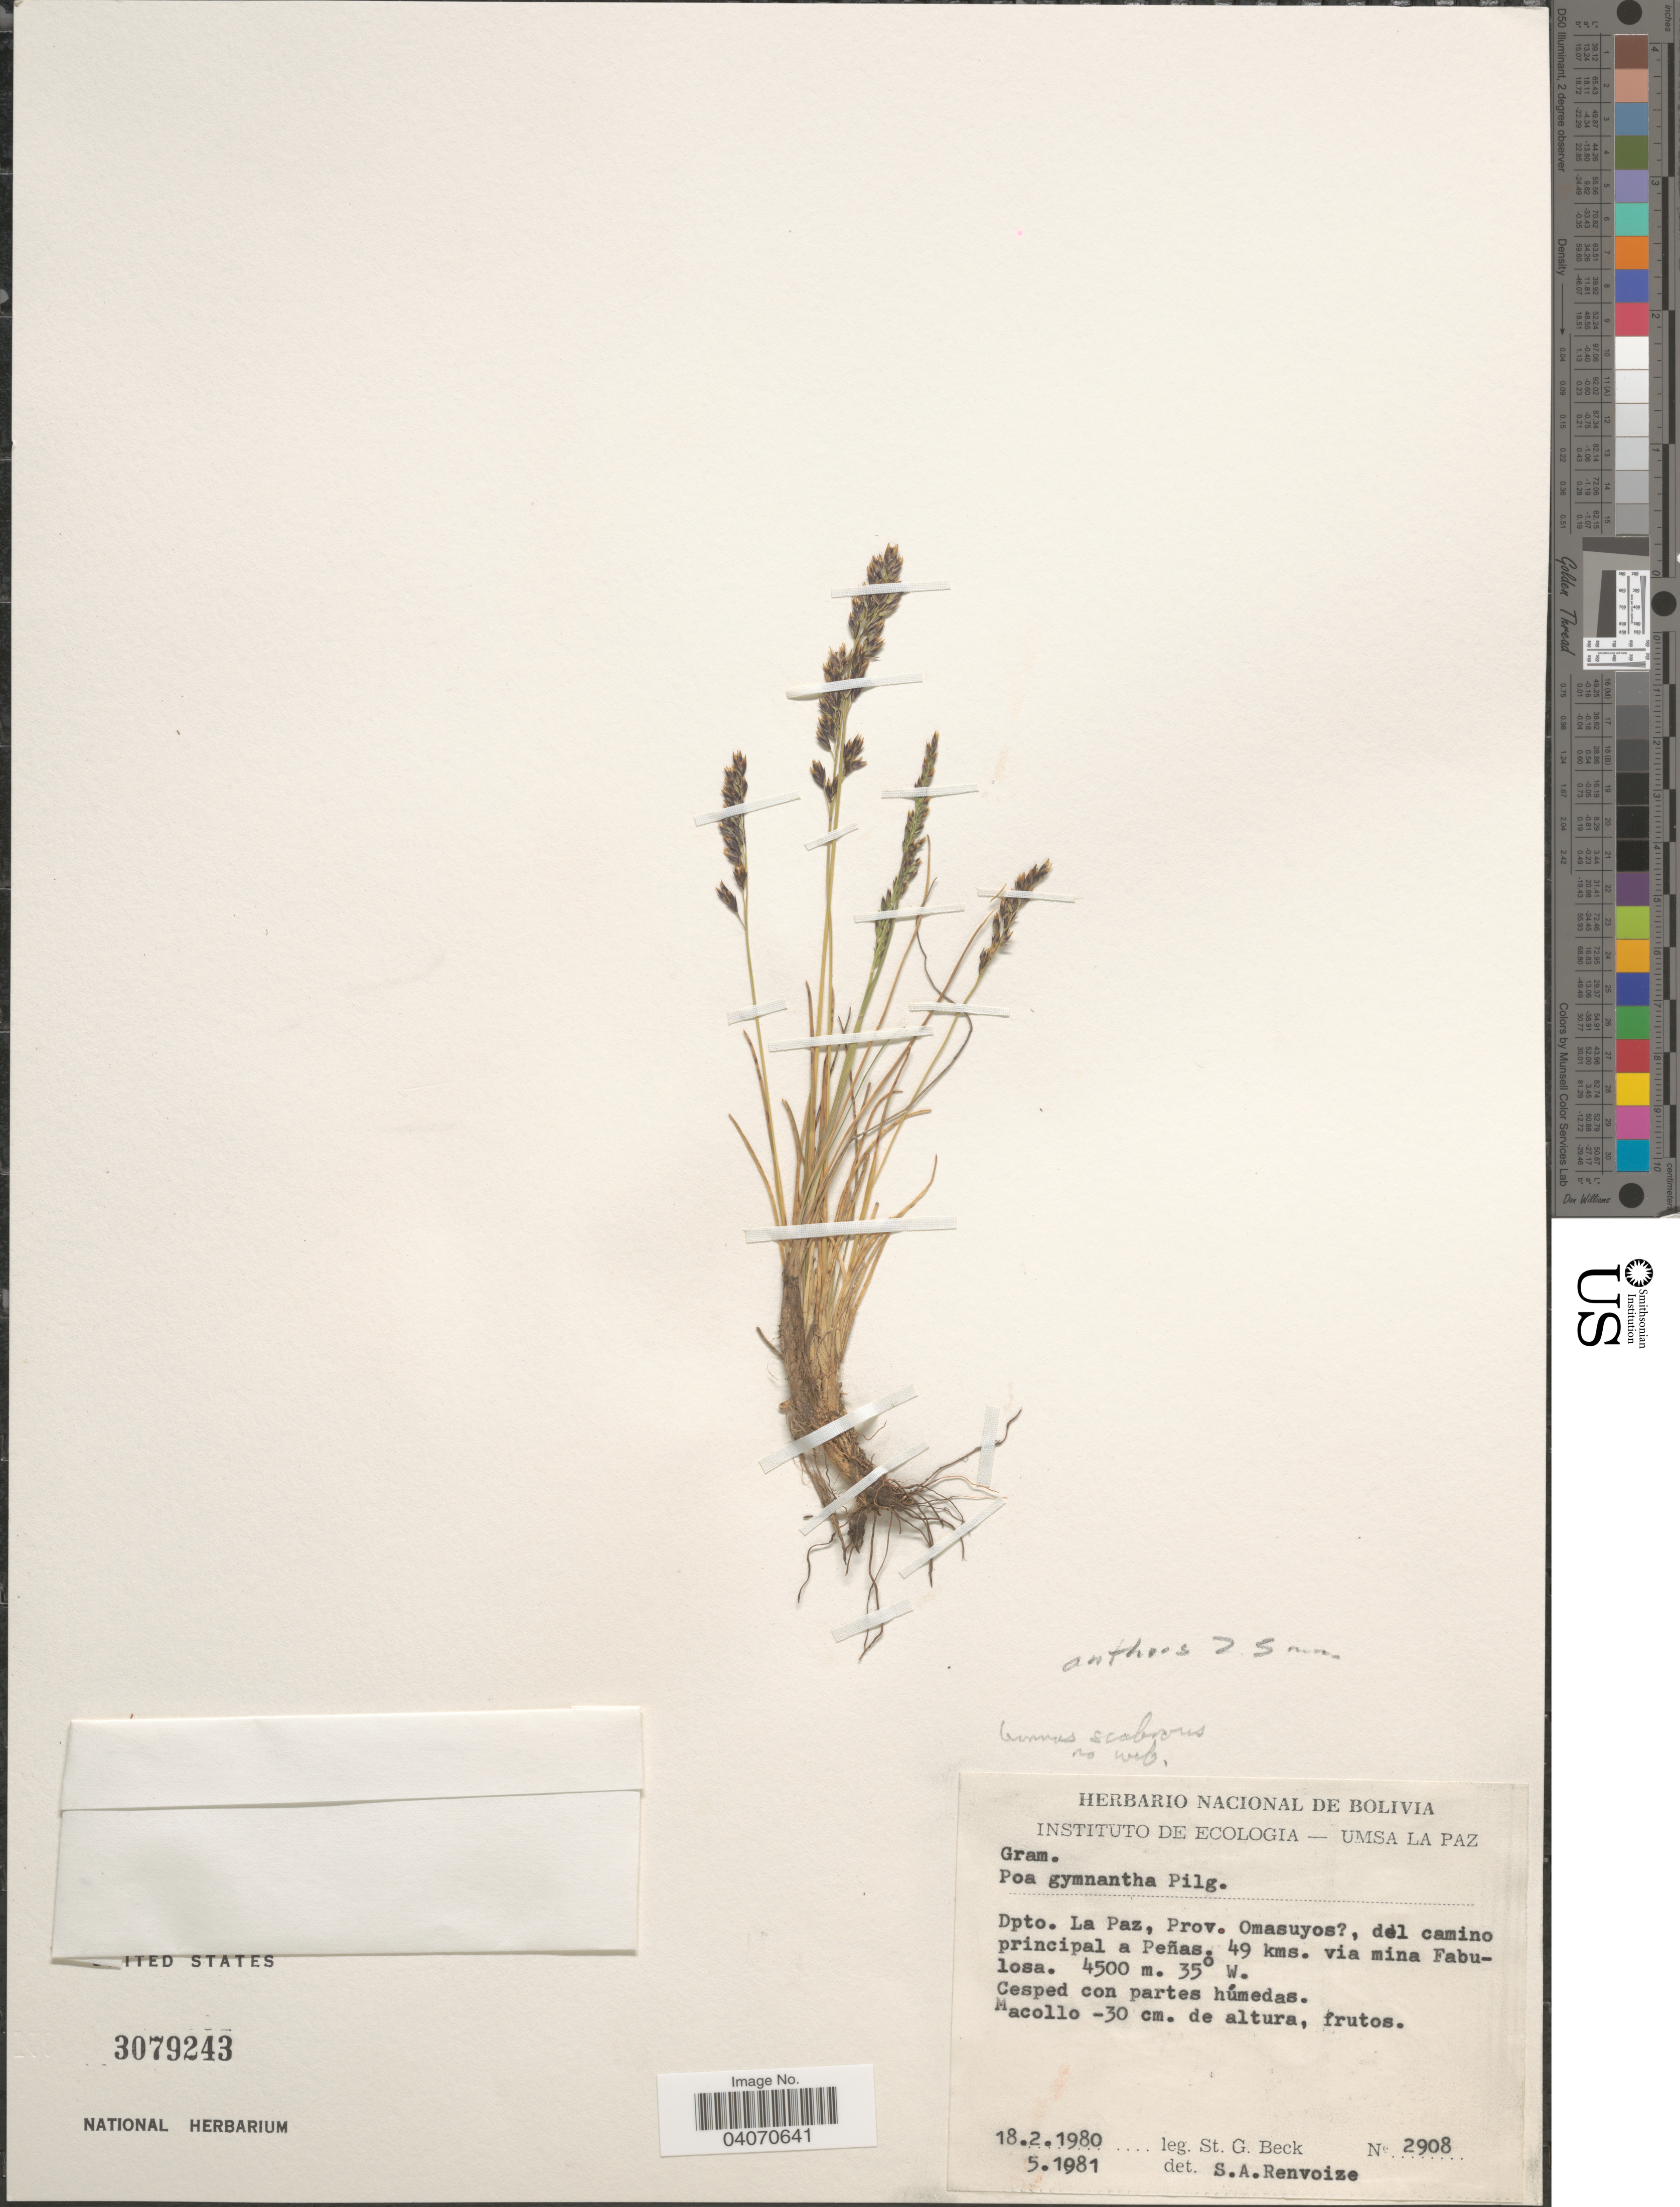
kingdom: Plantae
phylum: Tracheophyta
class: Liliopsida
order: Poales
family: Poaceae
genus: Poa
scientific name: Poa gymnantha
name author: Pilg.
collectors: S. Beck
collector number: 2908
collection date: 1980-02-18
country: Bolivia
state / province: La Paz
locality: Dpto. La Paz, Prov. Omasuyos [unsure placement], del camino principal a Peñas. 49 kms. via mina Fabulosa.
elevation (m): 4500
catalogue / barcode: US 3079243